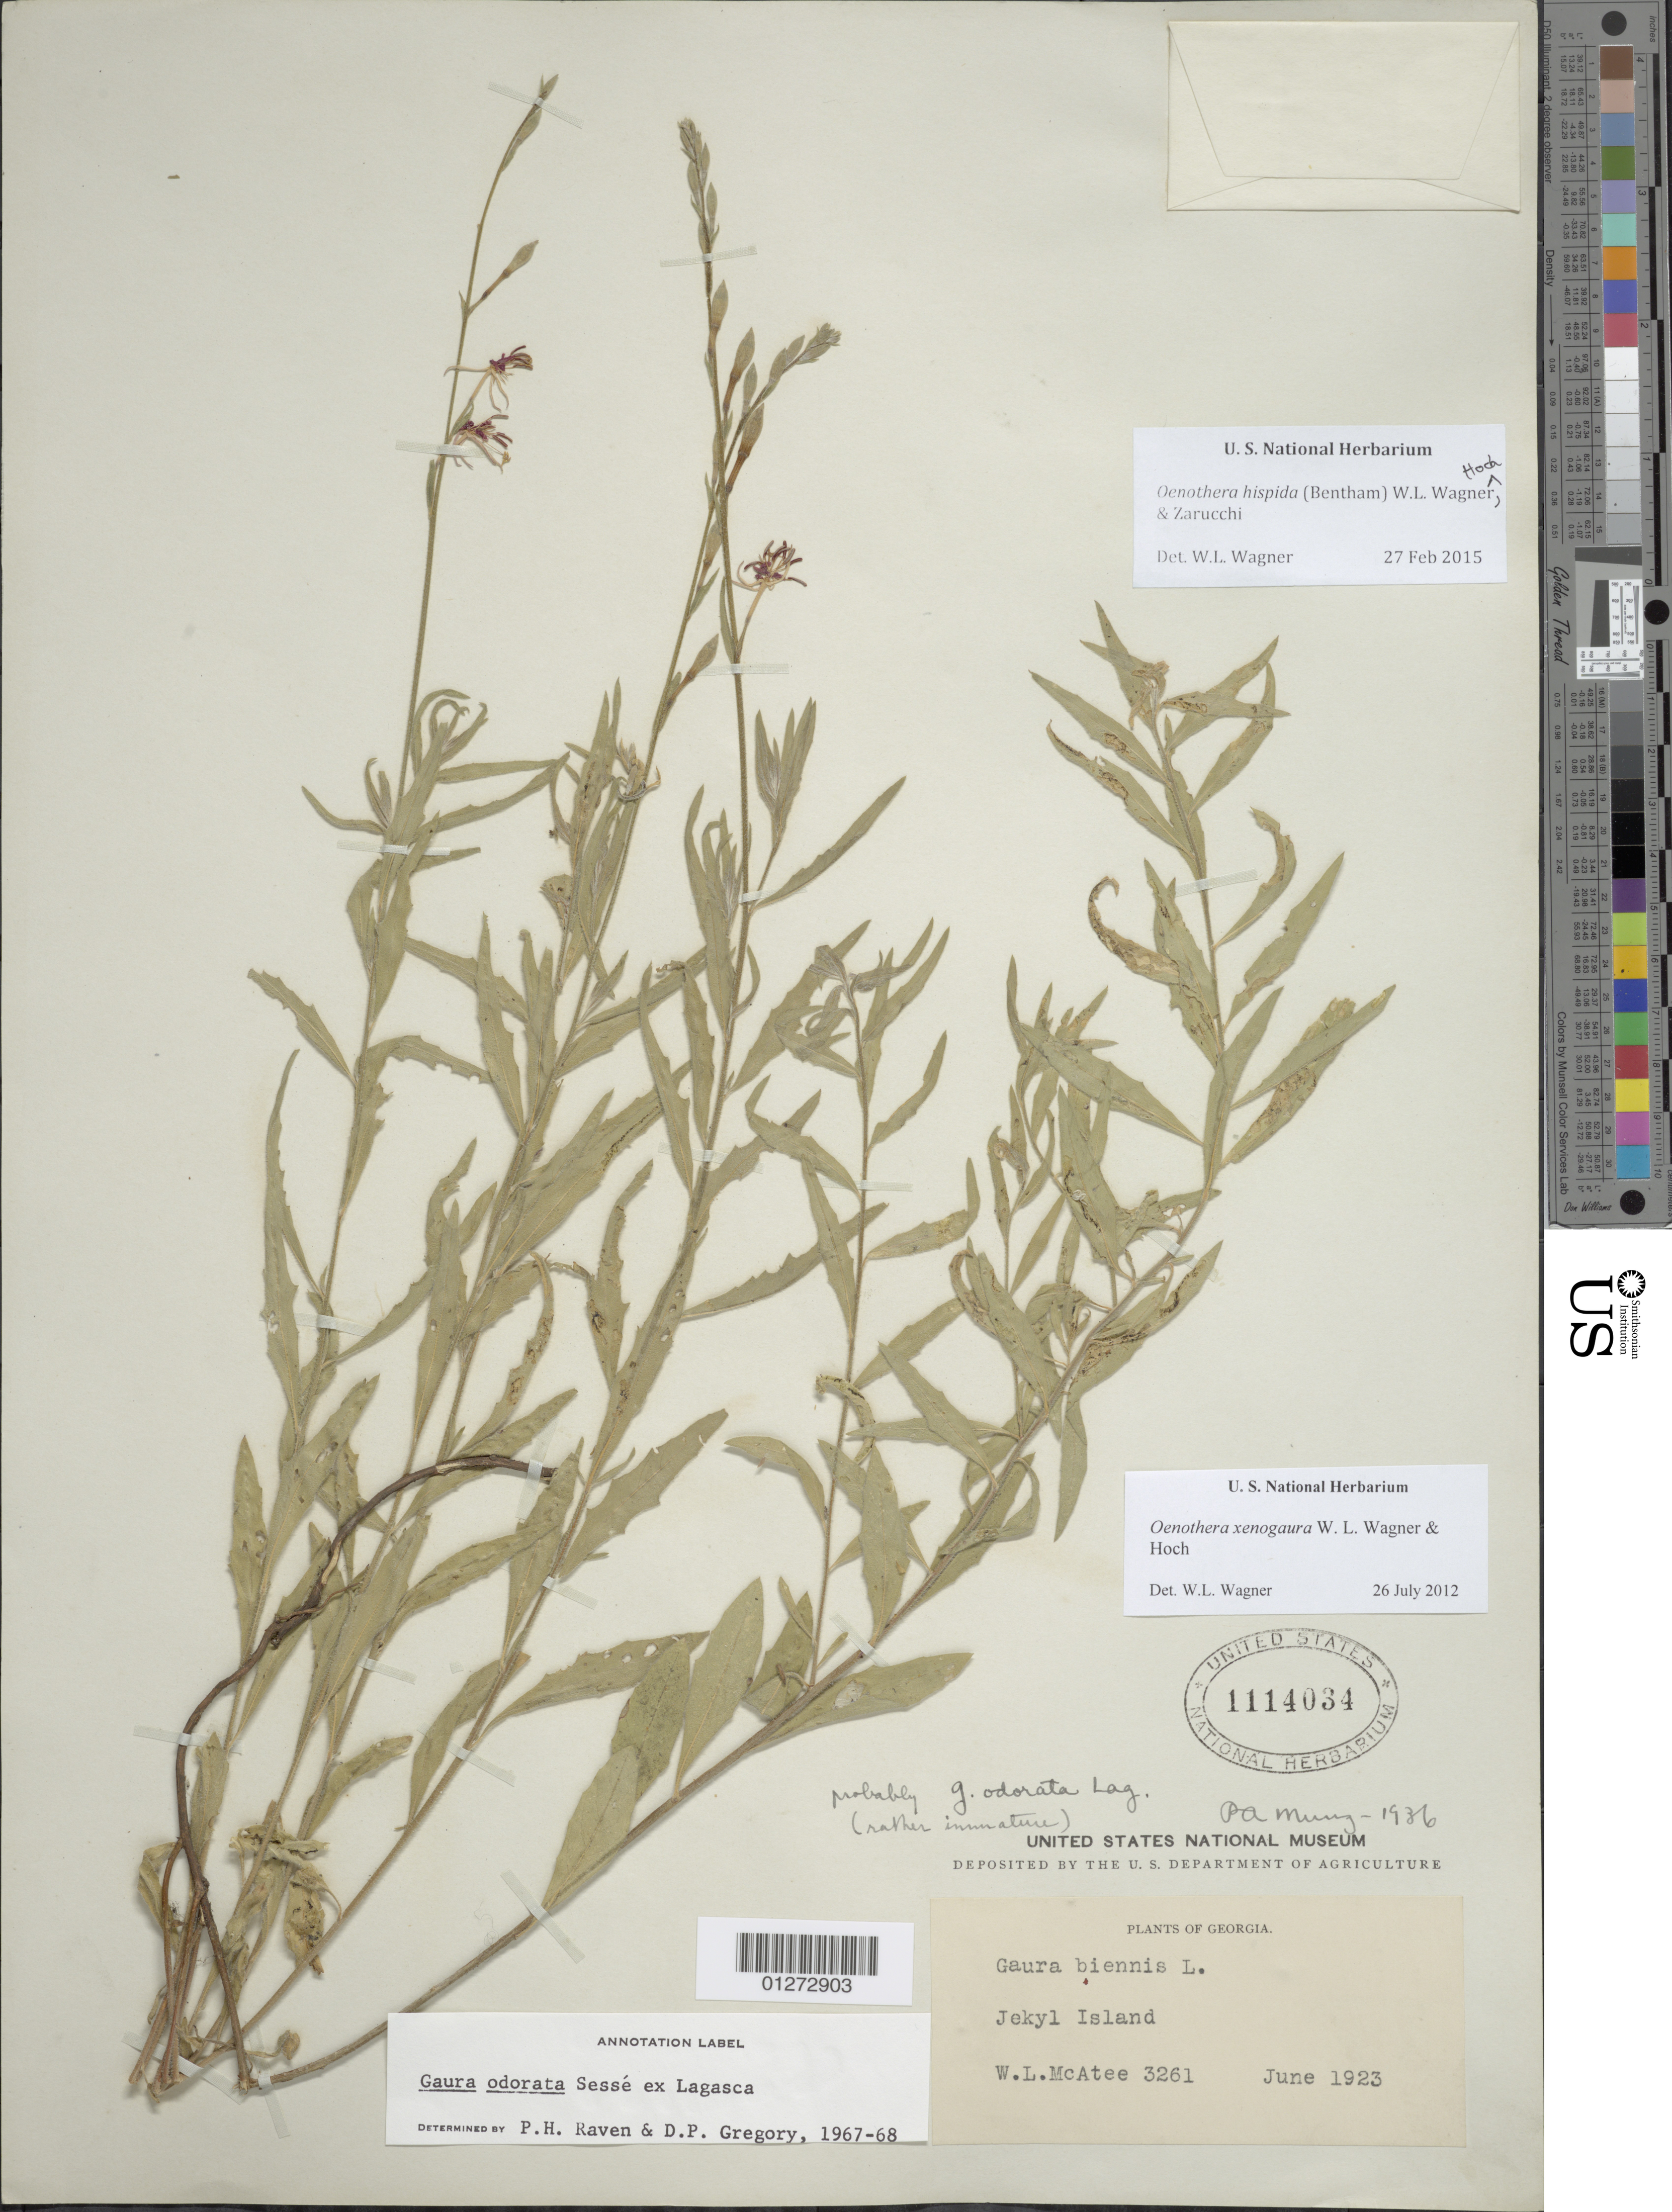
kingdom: Plantae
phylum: Tracheophyta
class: Magnoliopsida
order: Myrtales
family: Onagraceae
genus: Oenothera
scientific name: Oenothera hispida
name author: (Benth.) W.L. Wagner et al.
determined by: Wagner, W. L., (BOT), Smithsonian Institution - National Museum of Natural History (UNITED STATES)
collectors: W. McAtee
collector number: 3261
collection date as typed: Jun 1923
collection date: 1923-06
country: United States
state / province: Georgia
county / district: Glynn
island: Jekyll Island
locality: Jekyl island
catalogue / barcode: US 1114034